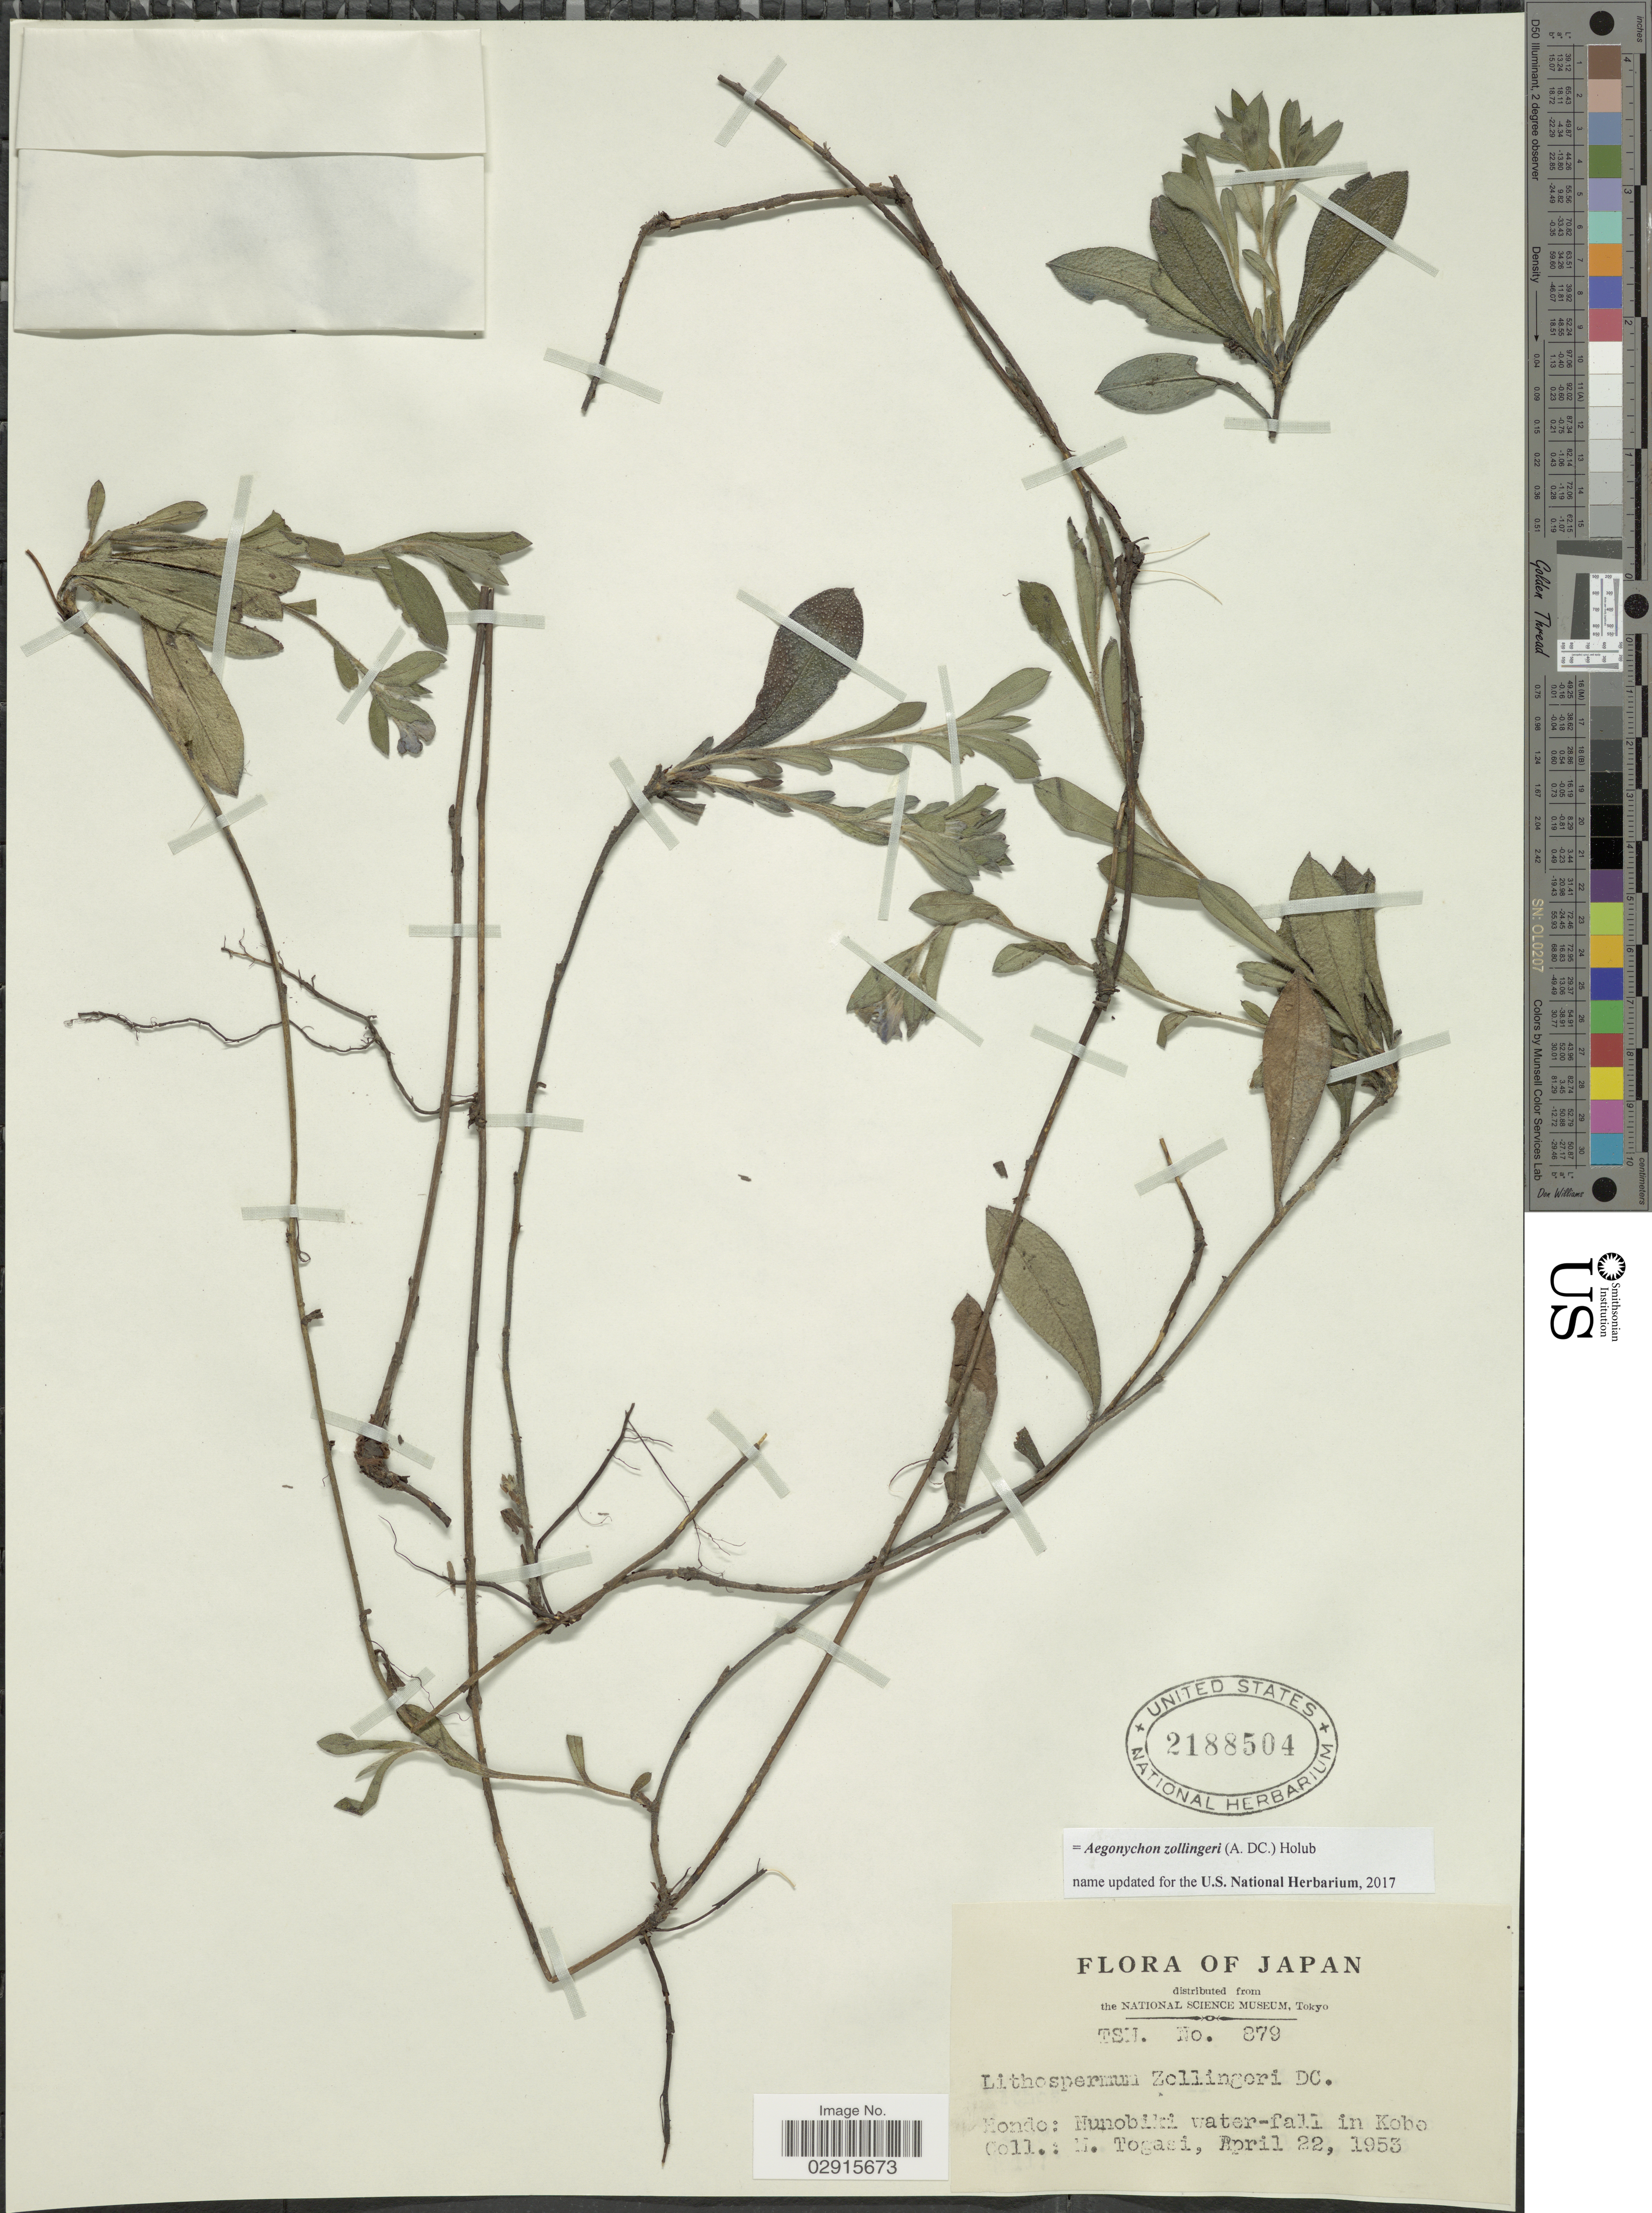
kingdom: Plantae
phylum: Tracheophyta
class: Magnoliopsida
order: Boraginales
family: Boraginaceae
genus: Aegonychon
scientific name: Aegonychon zollingeri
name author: (A. DC.) Holub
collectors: M. Togashi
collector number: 879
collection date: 1953-04-22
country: Japan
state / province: Hyogo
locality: Hondo: Nunobiki water-fall in Kobe.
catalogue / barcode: US 2188504